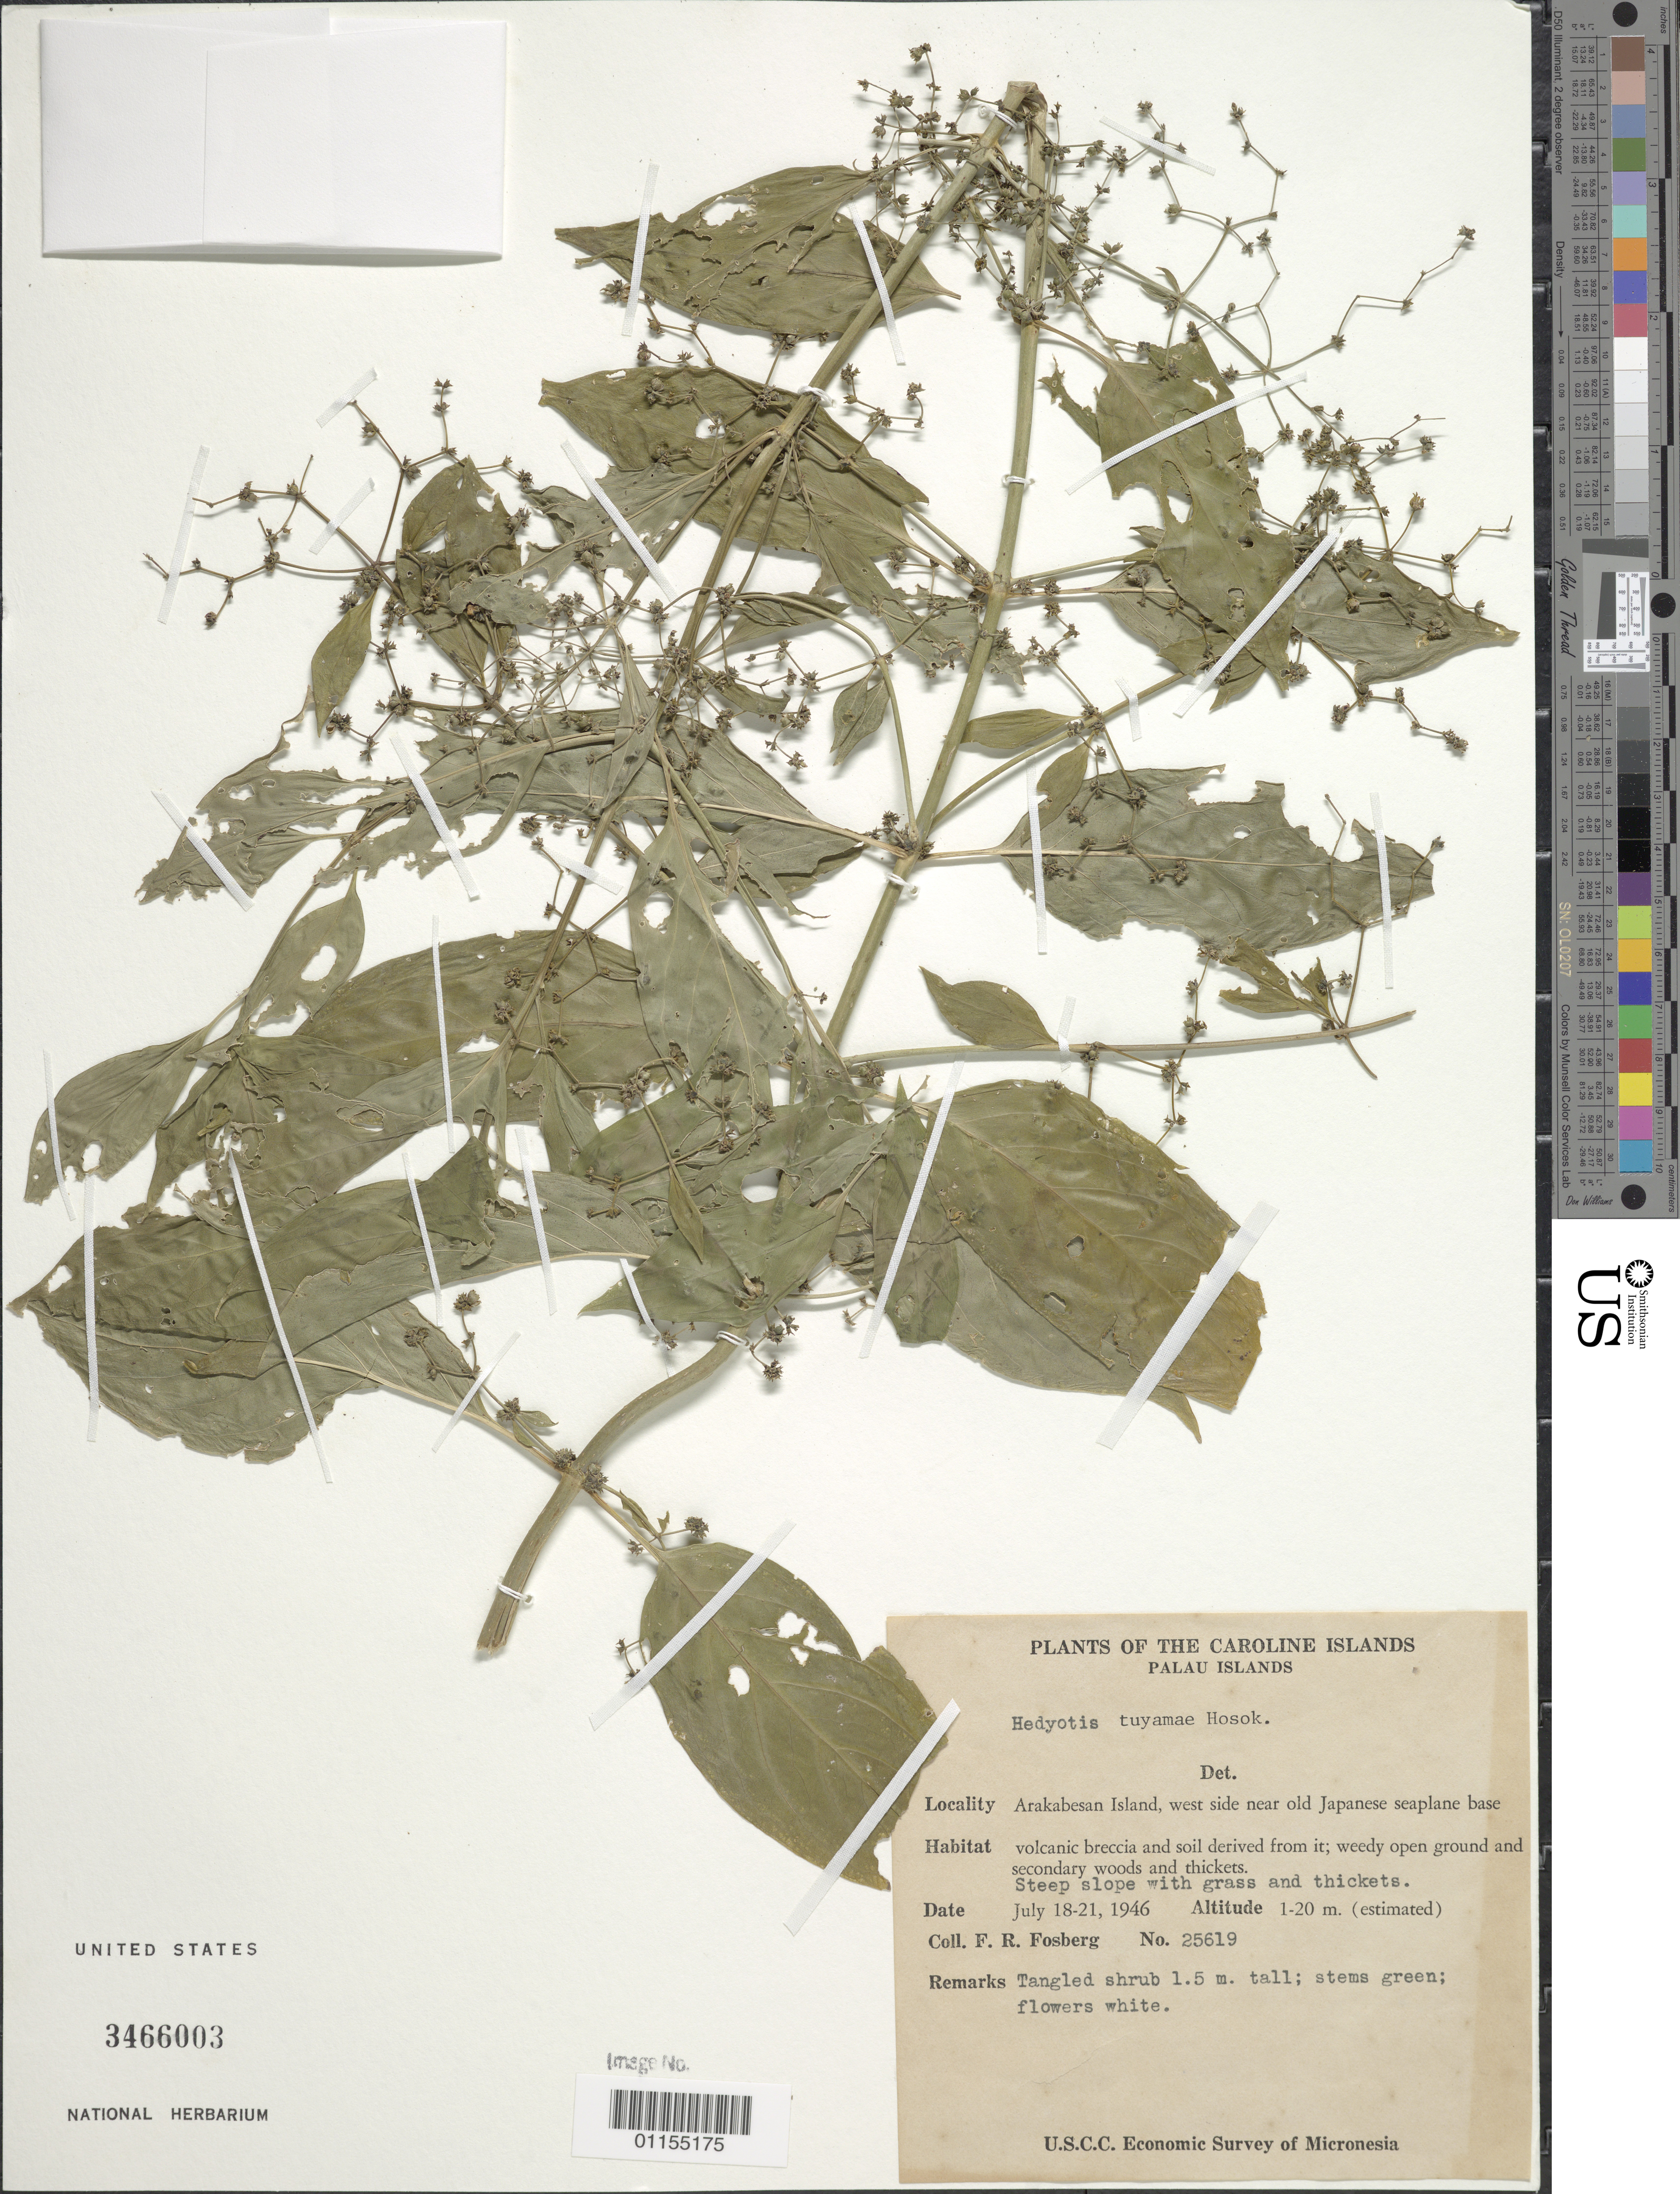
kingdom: Plantae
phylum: Tracheophyta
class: Magnoliopsida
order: Gentianales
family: Rubiaceae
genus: Hedyotis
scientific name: Hedyotis tuyamae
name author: Hosok.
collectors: F. R. Fosberg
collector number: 25619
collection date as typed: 18 Jul 1946 to 21 Jul 1946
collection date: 1946-07-18/1946-07-21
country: Palau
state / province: Koror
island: Ngerekebesang [Arakabesan]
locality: Plants of caroline islands, palau, arakabesan island, w side near old japanese seaplane base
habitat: Weedy open ground and secondary woods and thickets.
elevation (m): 1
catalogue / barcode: US 3466003